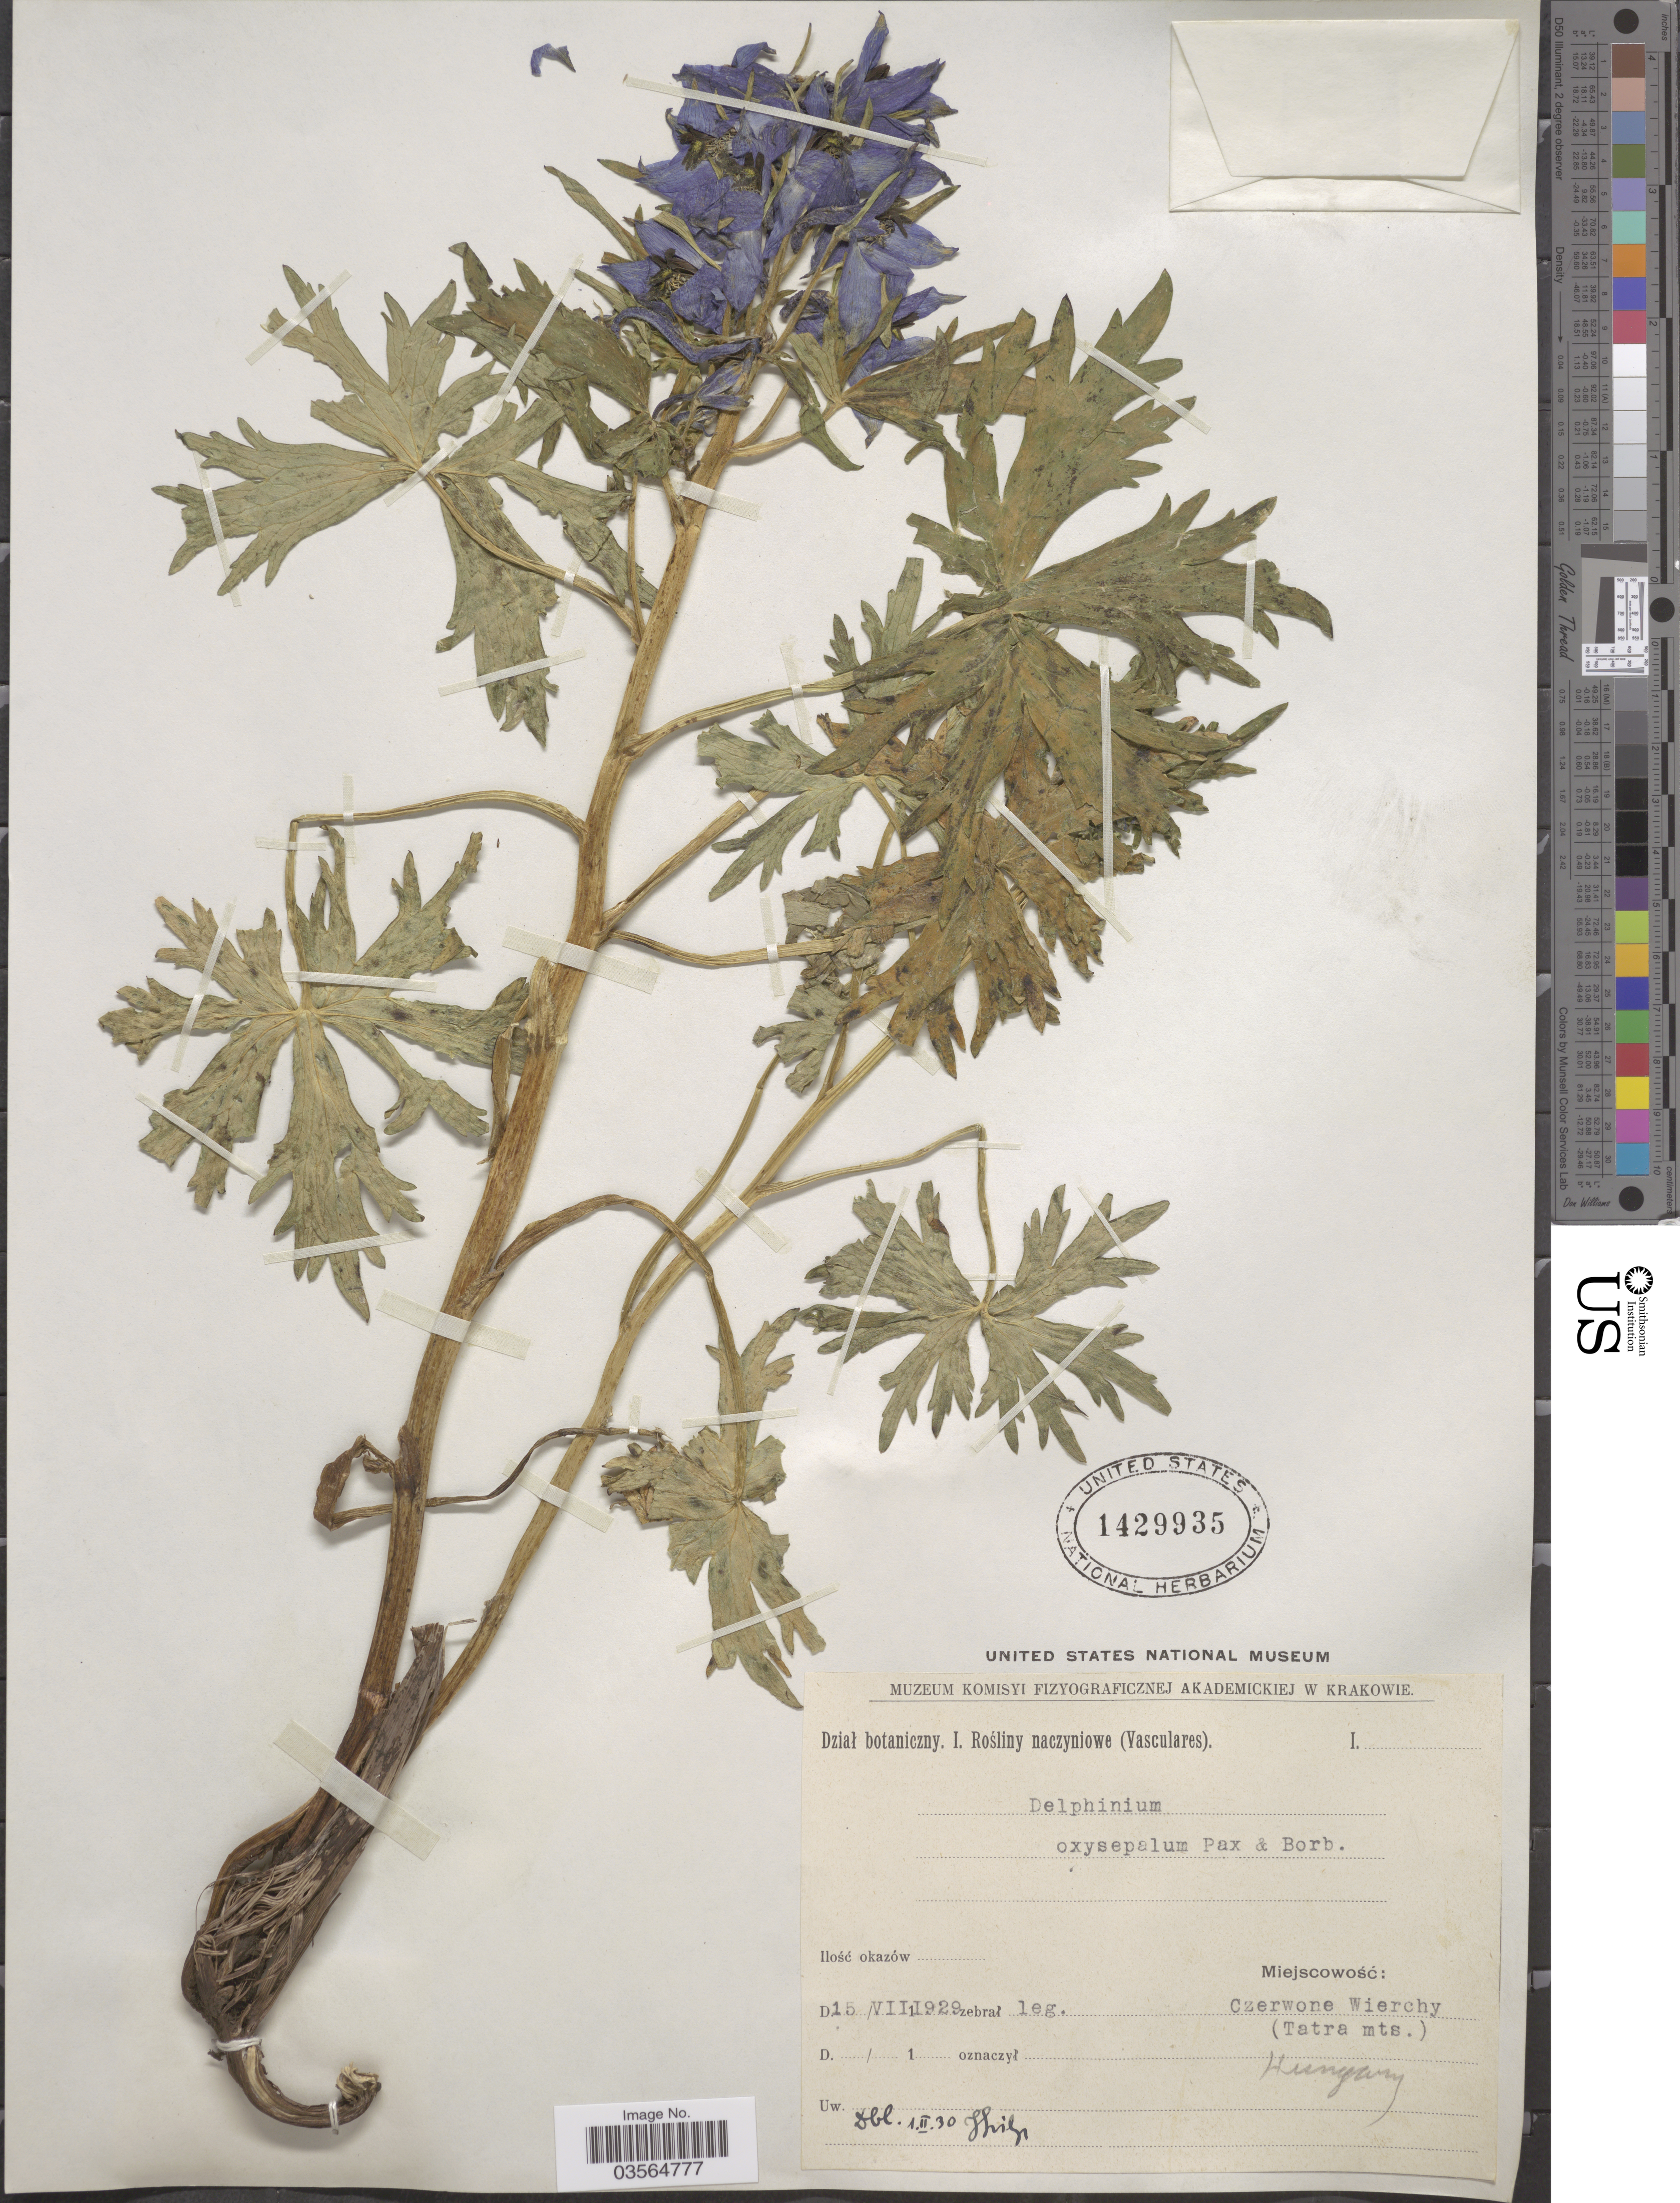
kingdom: Plantae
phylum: Tracheophyta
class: Magnoliopsida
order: Ranunculales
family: Ranunculaceae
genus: Delphinium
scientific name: Delphinium oxysepalum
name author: Pax ex Borbás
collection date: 1929-07-15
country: Hungary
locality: Tatra mts.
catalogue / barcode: US 1429935